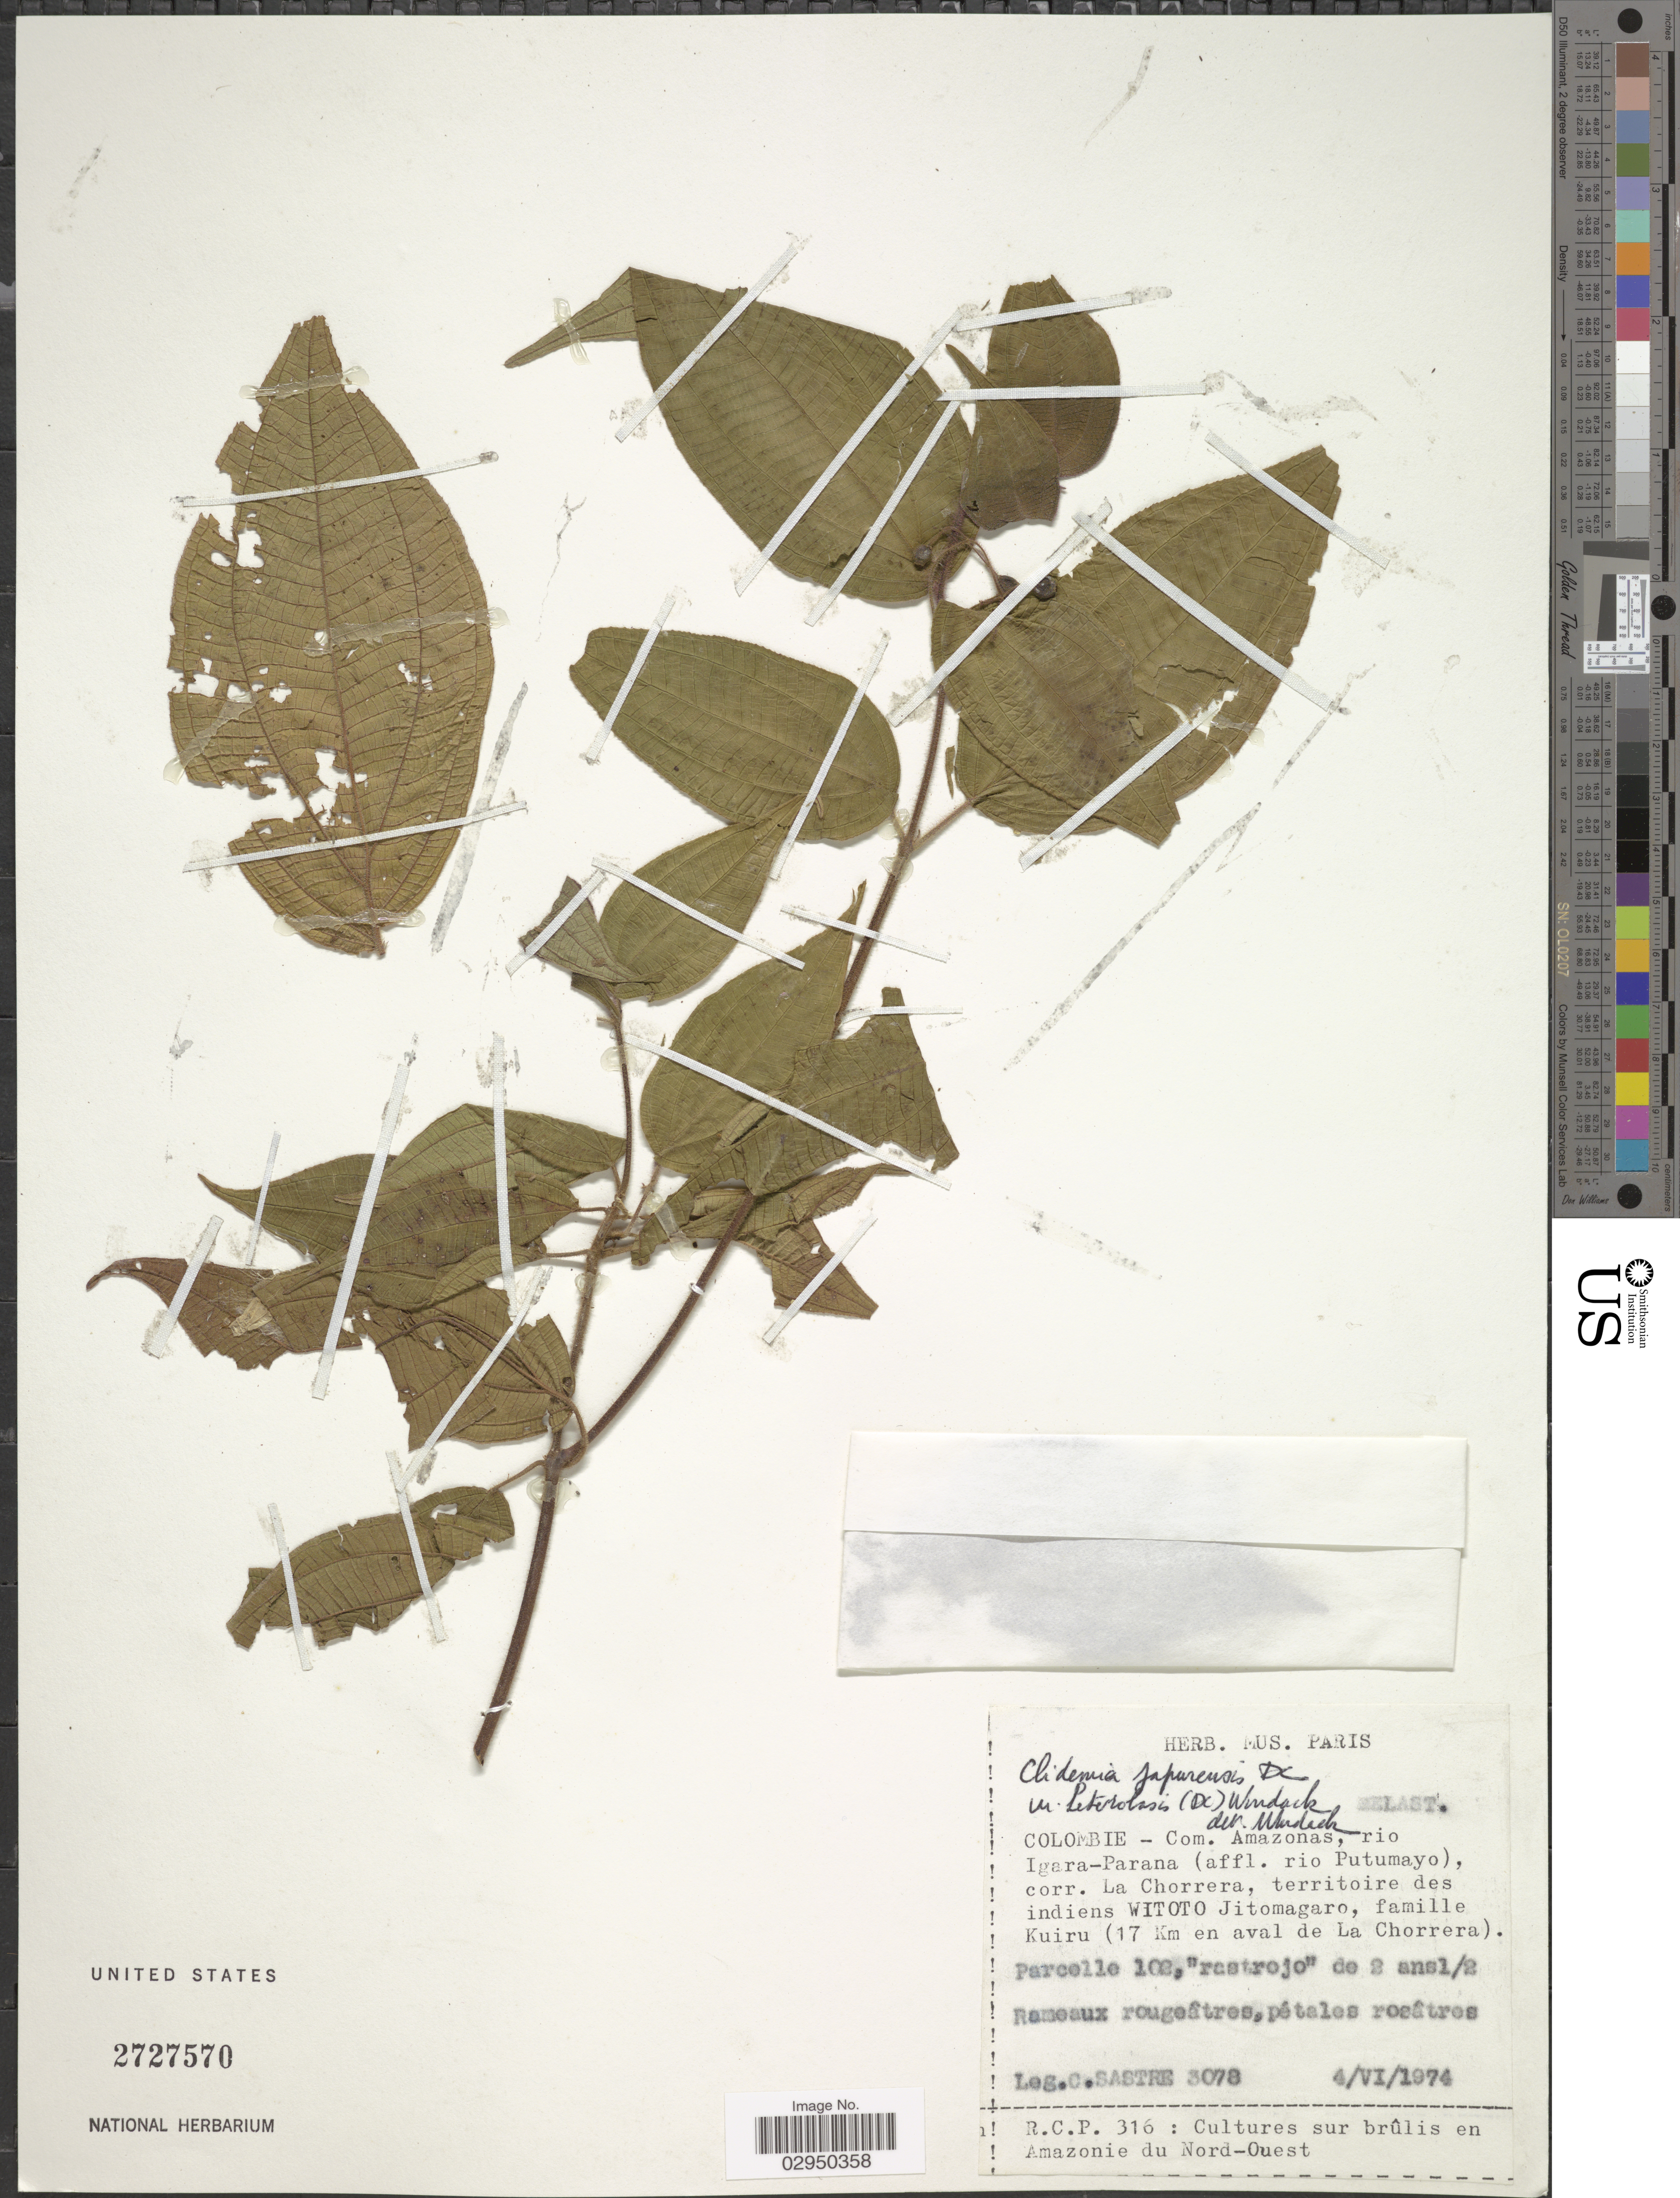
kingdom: Plantae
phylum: Tracheophyta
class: Magnoliopsida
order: Myrtales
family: Melastomataceae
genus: Clidemia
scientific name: Clidemia japurensis var. heterobasis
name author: (DC.) Wurdack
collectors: C. Sastre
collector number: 3078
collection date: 1974-06-04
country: Colombia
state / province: Amazônas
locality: Com. Amazonas, rio Igara-Parana (affl. rio Putumayo), corr. La Chorrera, territoire des indiens WITOTO Jitomagaro, famille Kuiru (17 Km en aval de La Chorrera). Parcelle 102.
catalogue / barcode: US 2727570